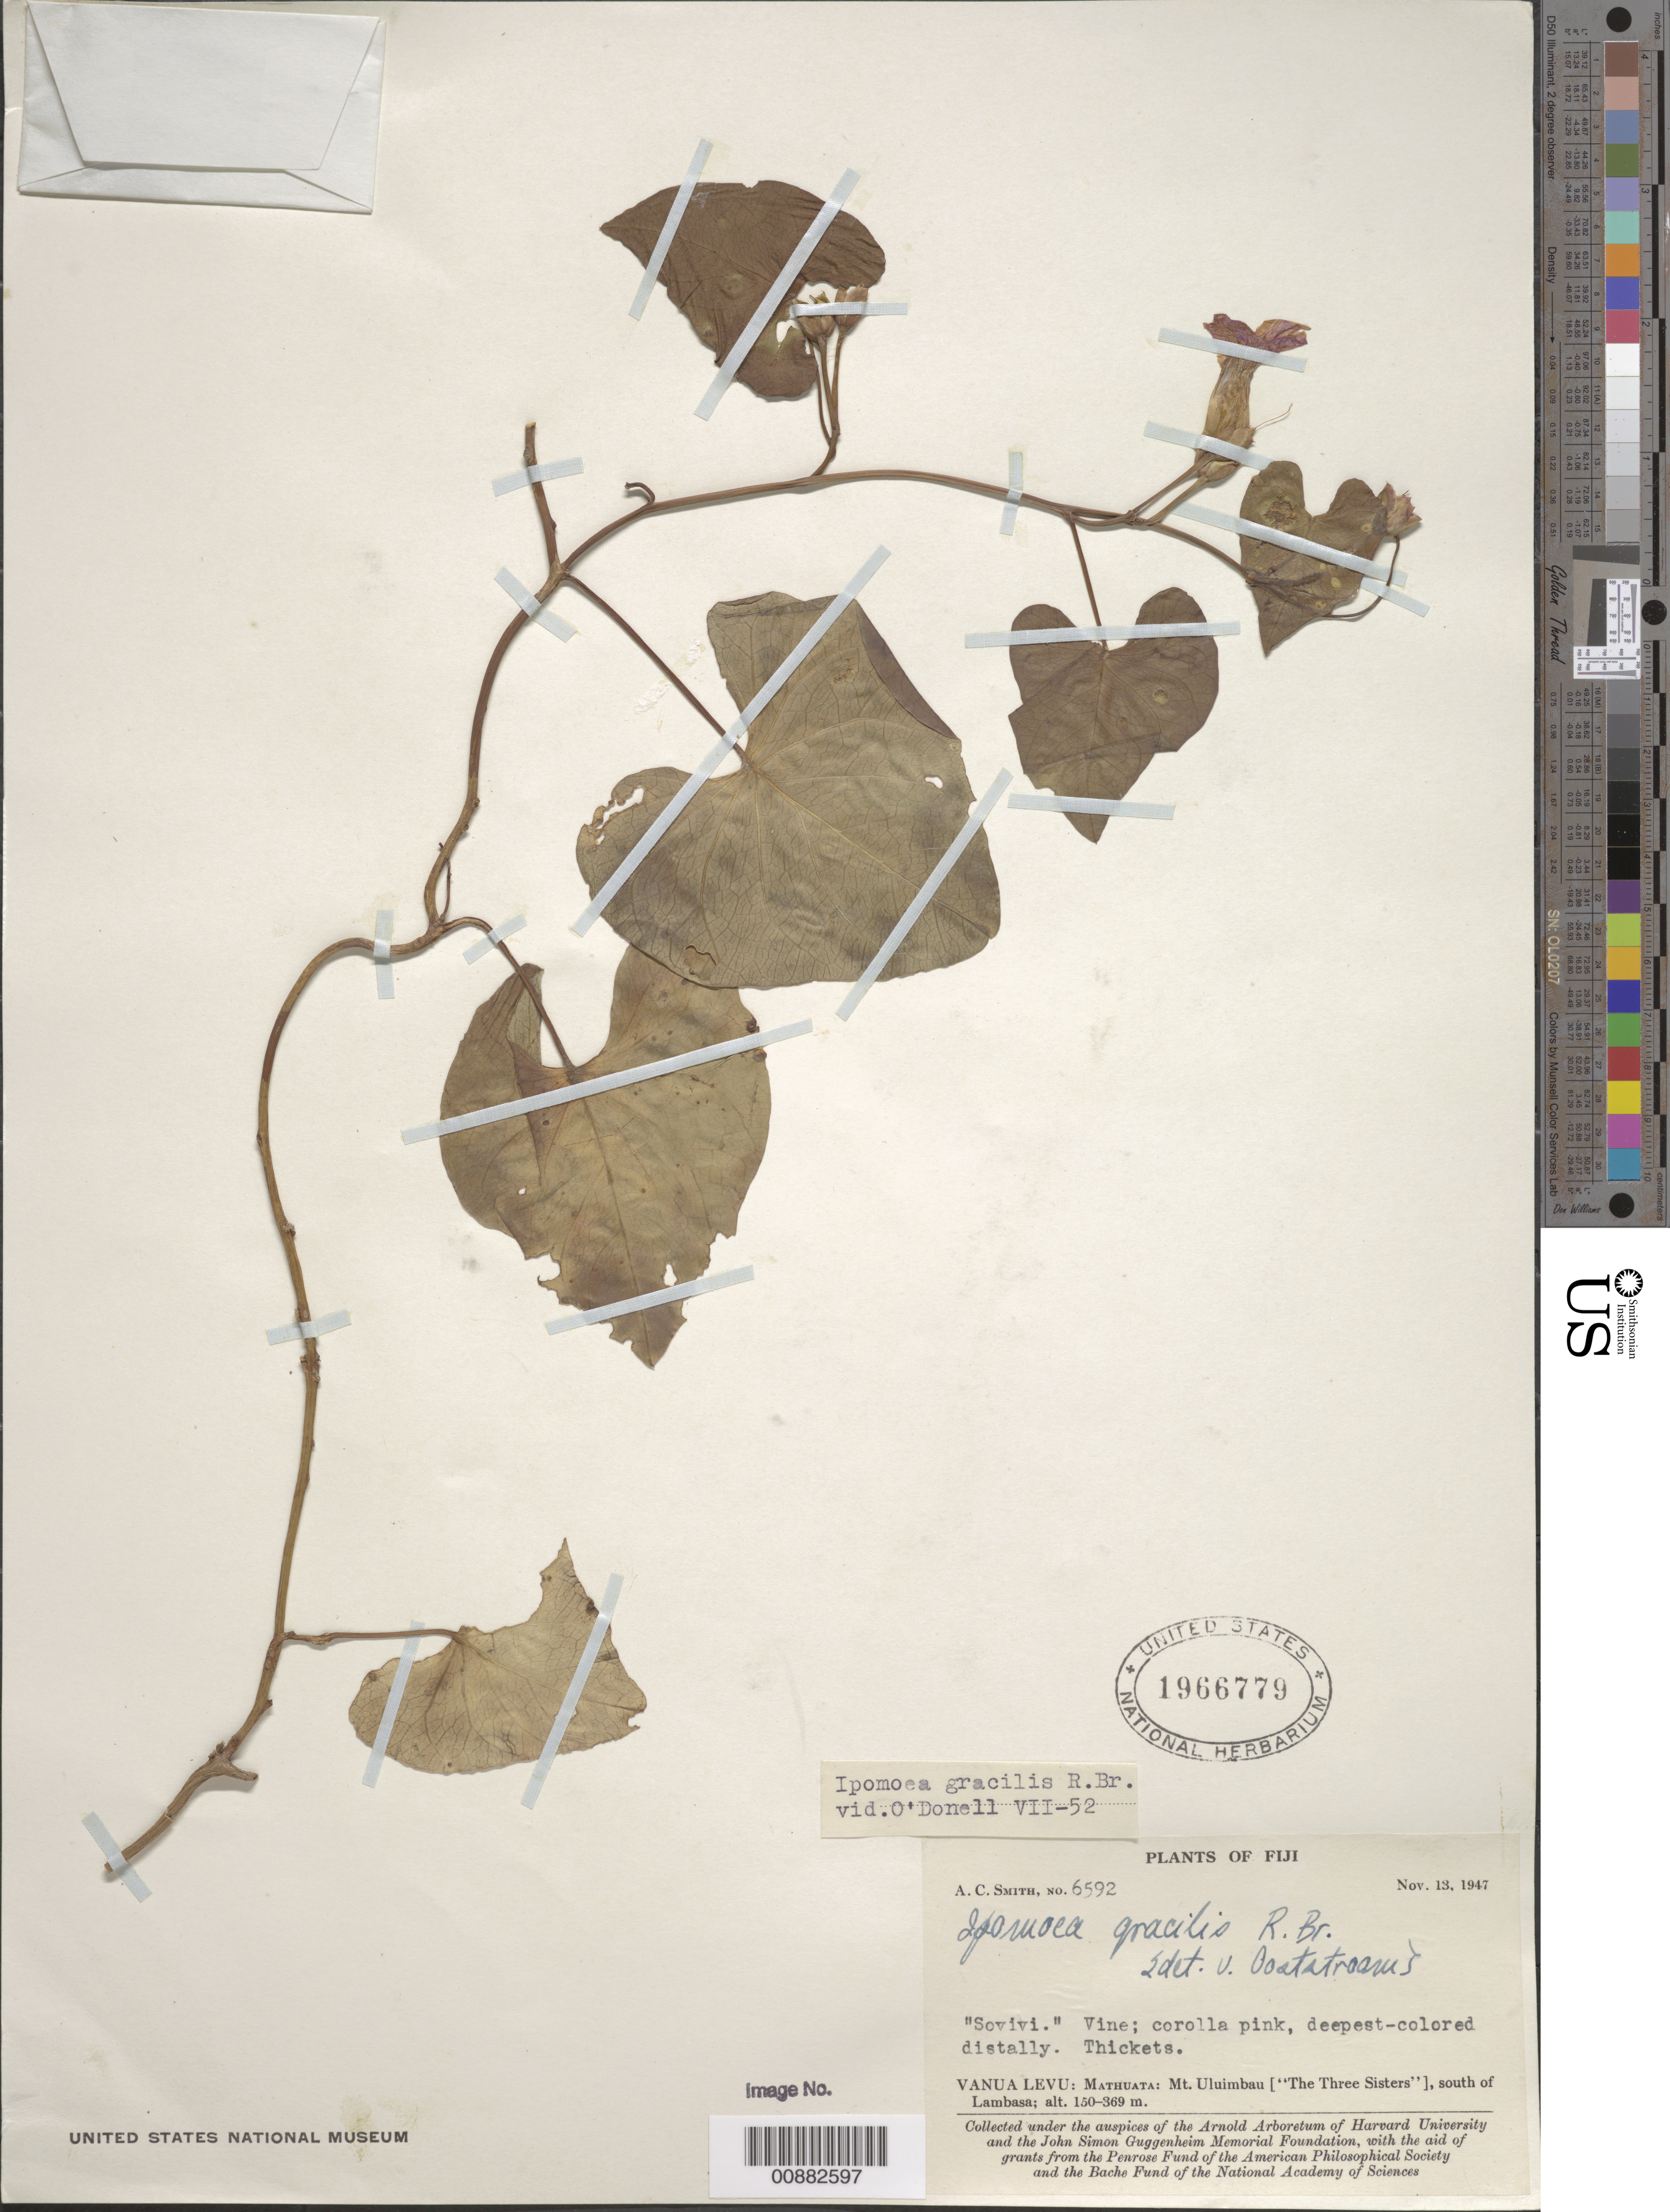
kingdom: Plantae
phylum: Tracheophyta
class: Magnoliopsida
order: Solanales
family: Convolvulaceae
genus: Ipomoea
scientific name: Ipomoea gracilis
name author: R. Br.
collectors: C. A. Smith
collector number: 6592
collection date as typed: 13 Nov 1947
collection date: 1947-11-13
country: Fiji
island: Macuata-i-wai [Mathuata-i-wai]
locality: Mathuata: Mt. Uluimbau ["The Three Sisters"], S of Lambasa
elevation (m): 150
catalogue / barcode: US 1966779